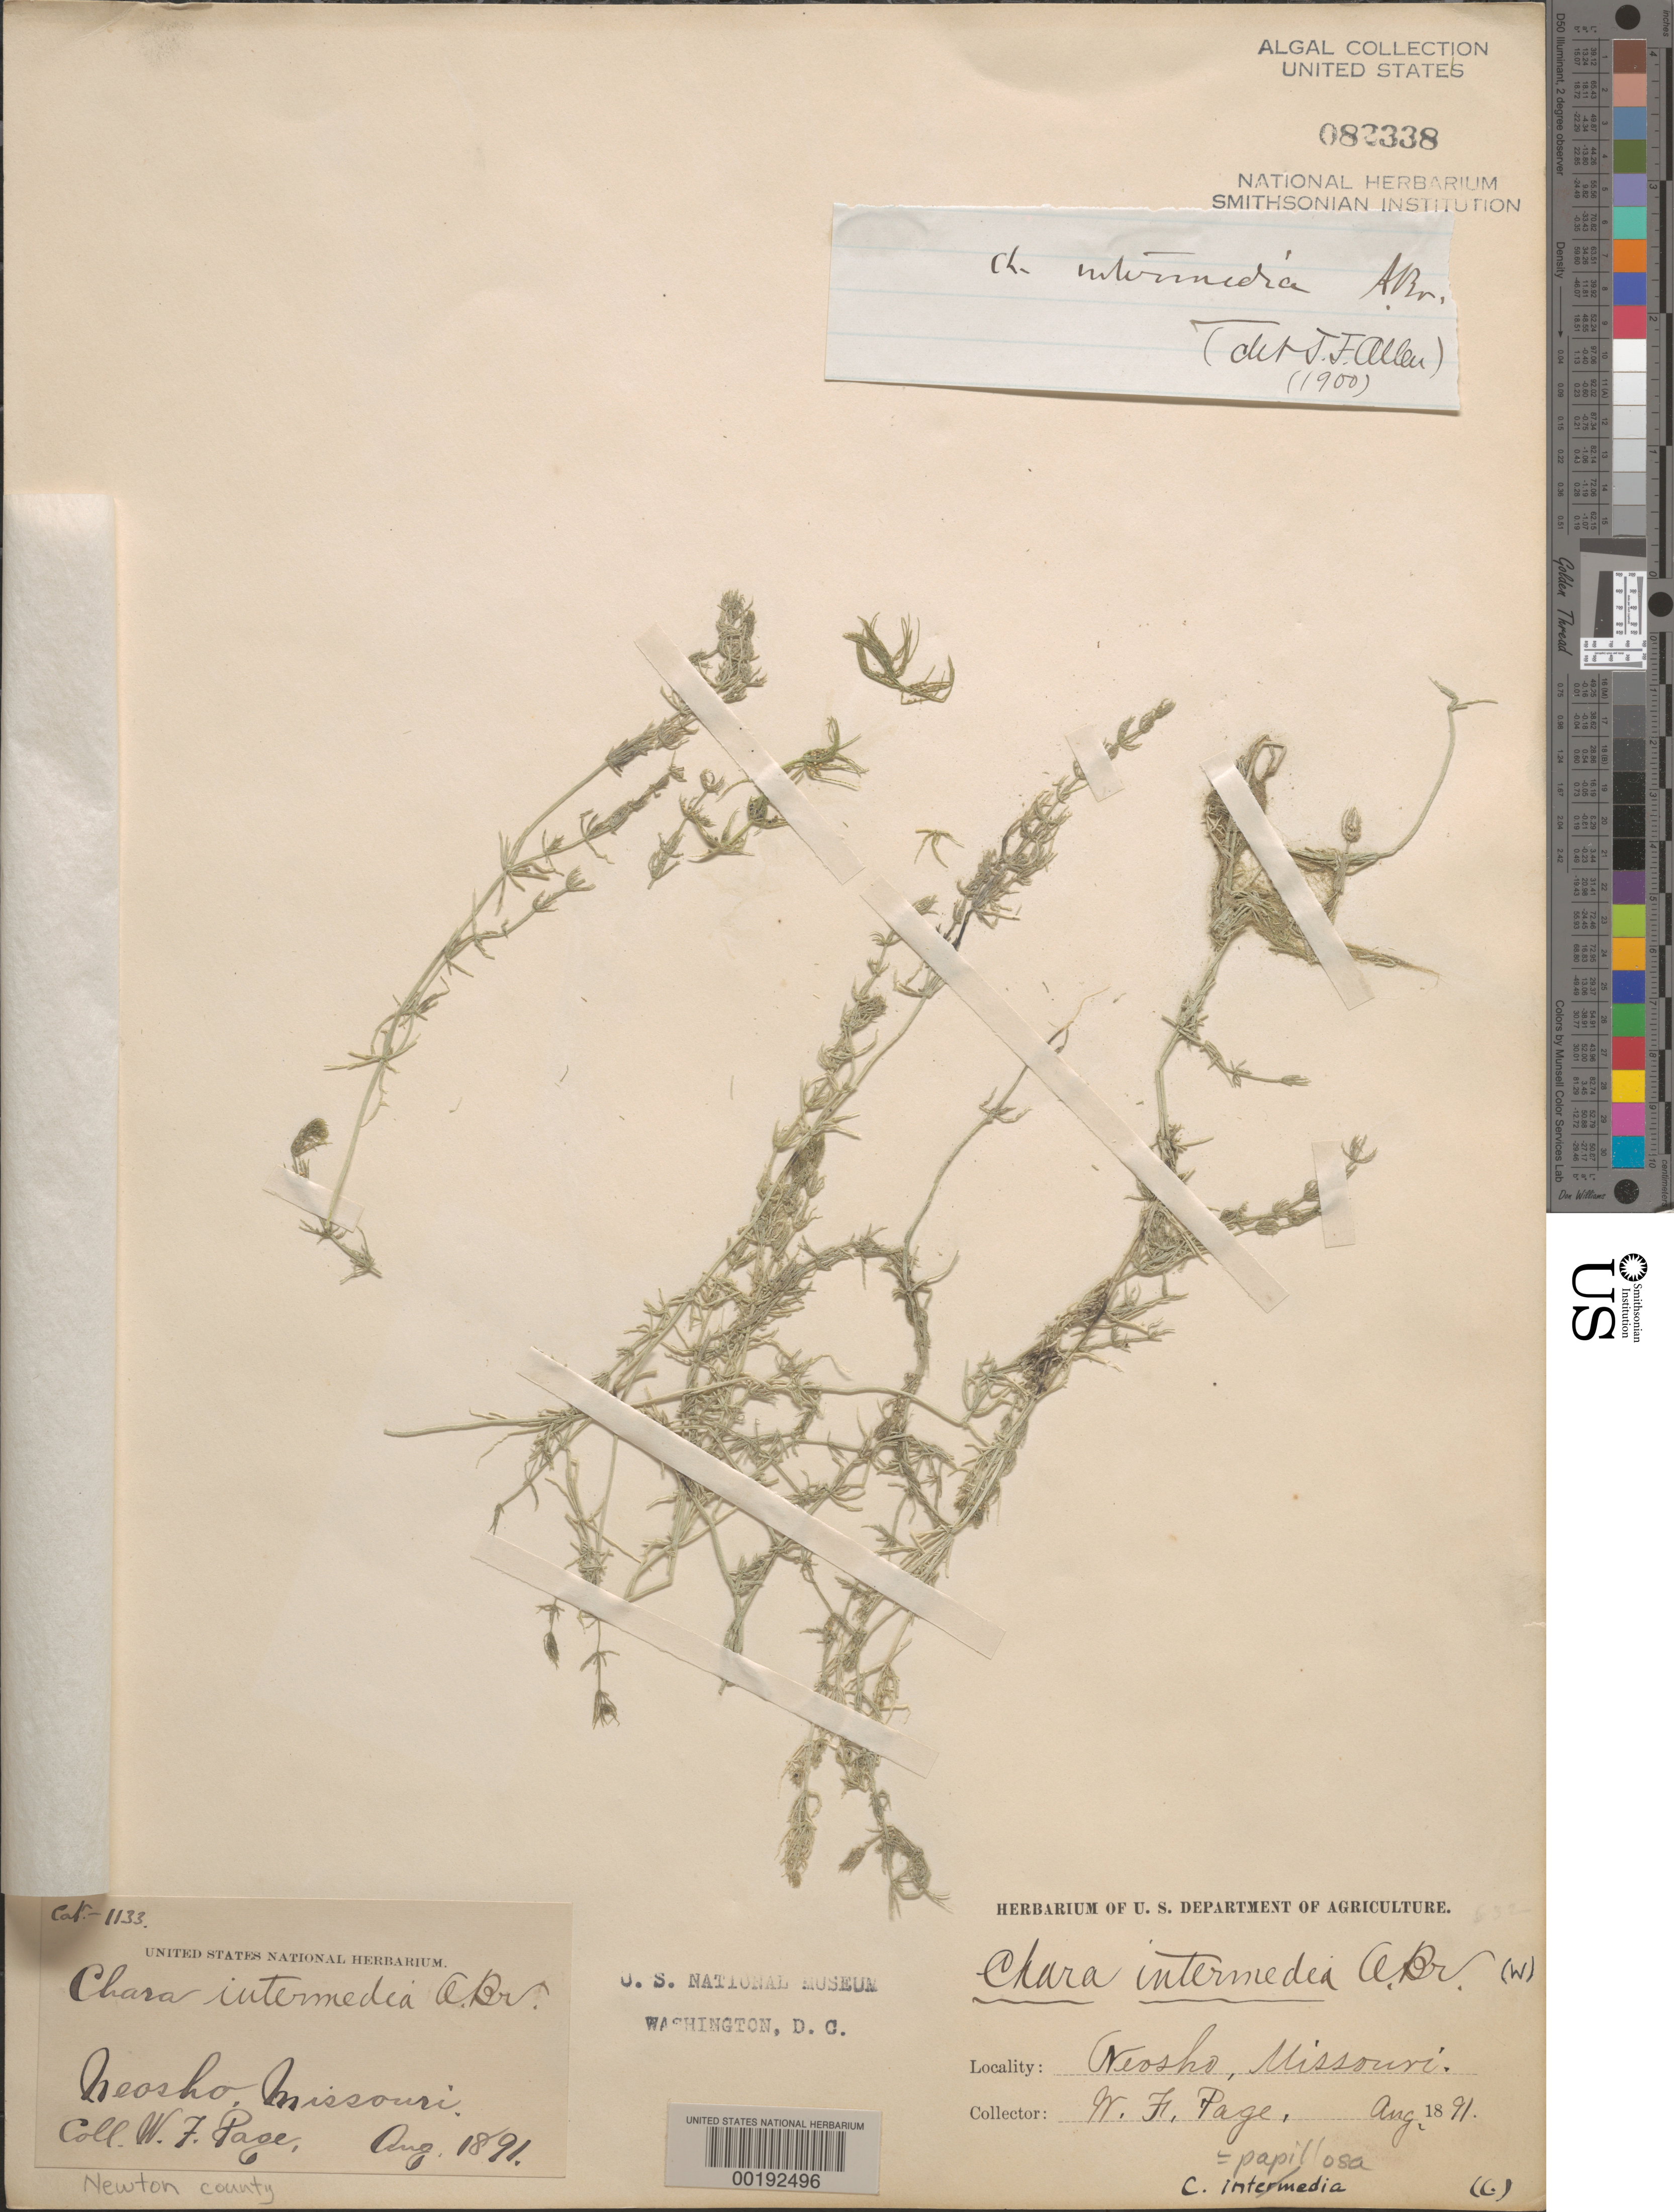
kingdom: Plantae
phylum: Charophyta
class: Charophyceae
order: Charales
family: Characeae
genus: Chara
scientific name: Chara papillosa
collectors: W. Page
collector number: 1133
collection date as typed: Aug 1891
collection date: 1891-08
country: United States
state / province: Missouri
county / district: Newton County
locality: Neosho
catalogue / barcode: US 82338